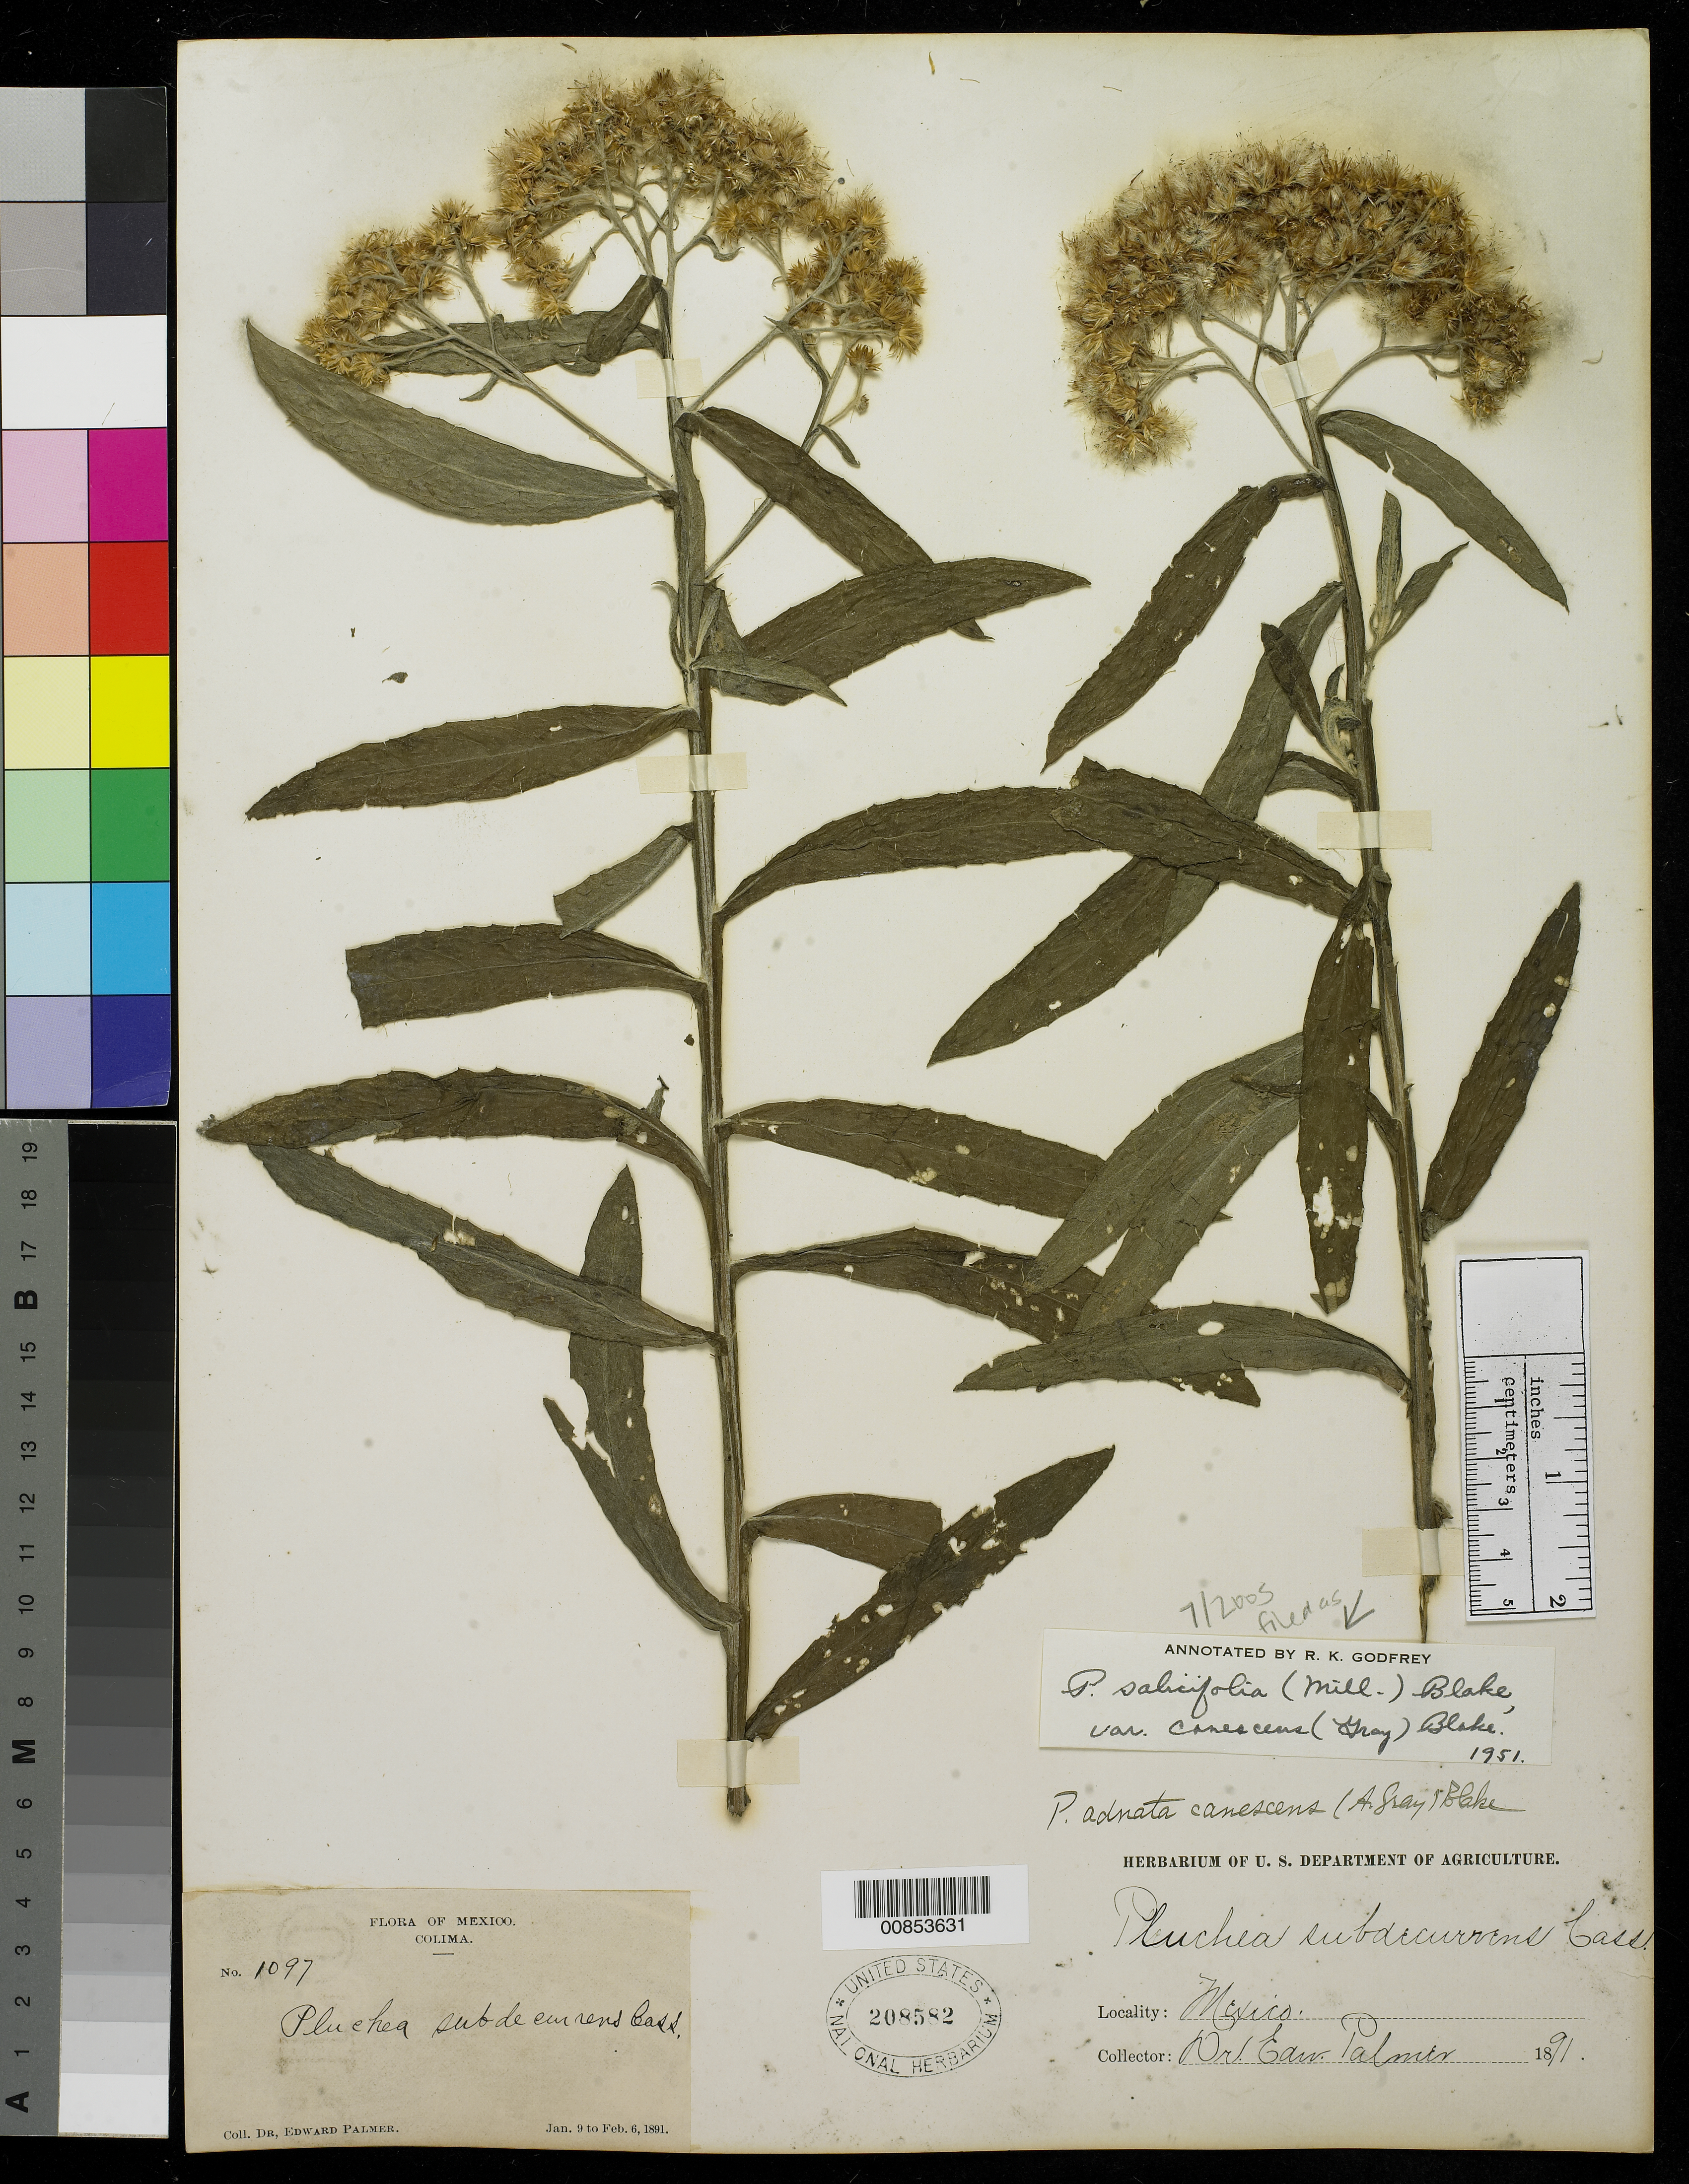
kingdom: Plantae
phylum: Tracheophyta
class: Magnoliopsida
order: Asterales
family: Asteraceae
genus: Pluchea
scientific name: Pluchea salicifolia var. canescens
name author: (A. Gray) S.F. Blake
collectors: E. Palmer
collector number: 1097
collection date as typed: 09 Jan 1891 to 06 Feb 1891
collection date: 1891-01-09/1891-02-06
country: Mexico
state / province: Colima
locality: Colima.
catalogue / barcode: US 208582